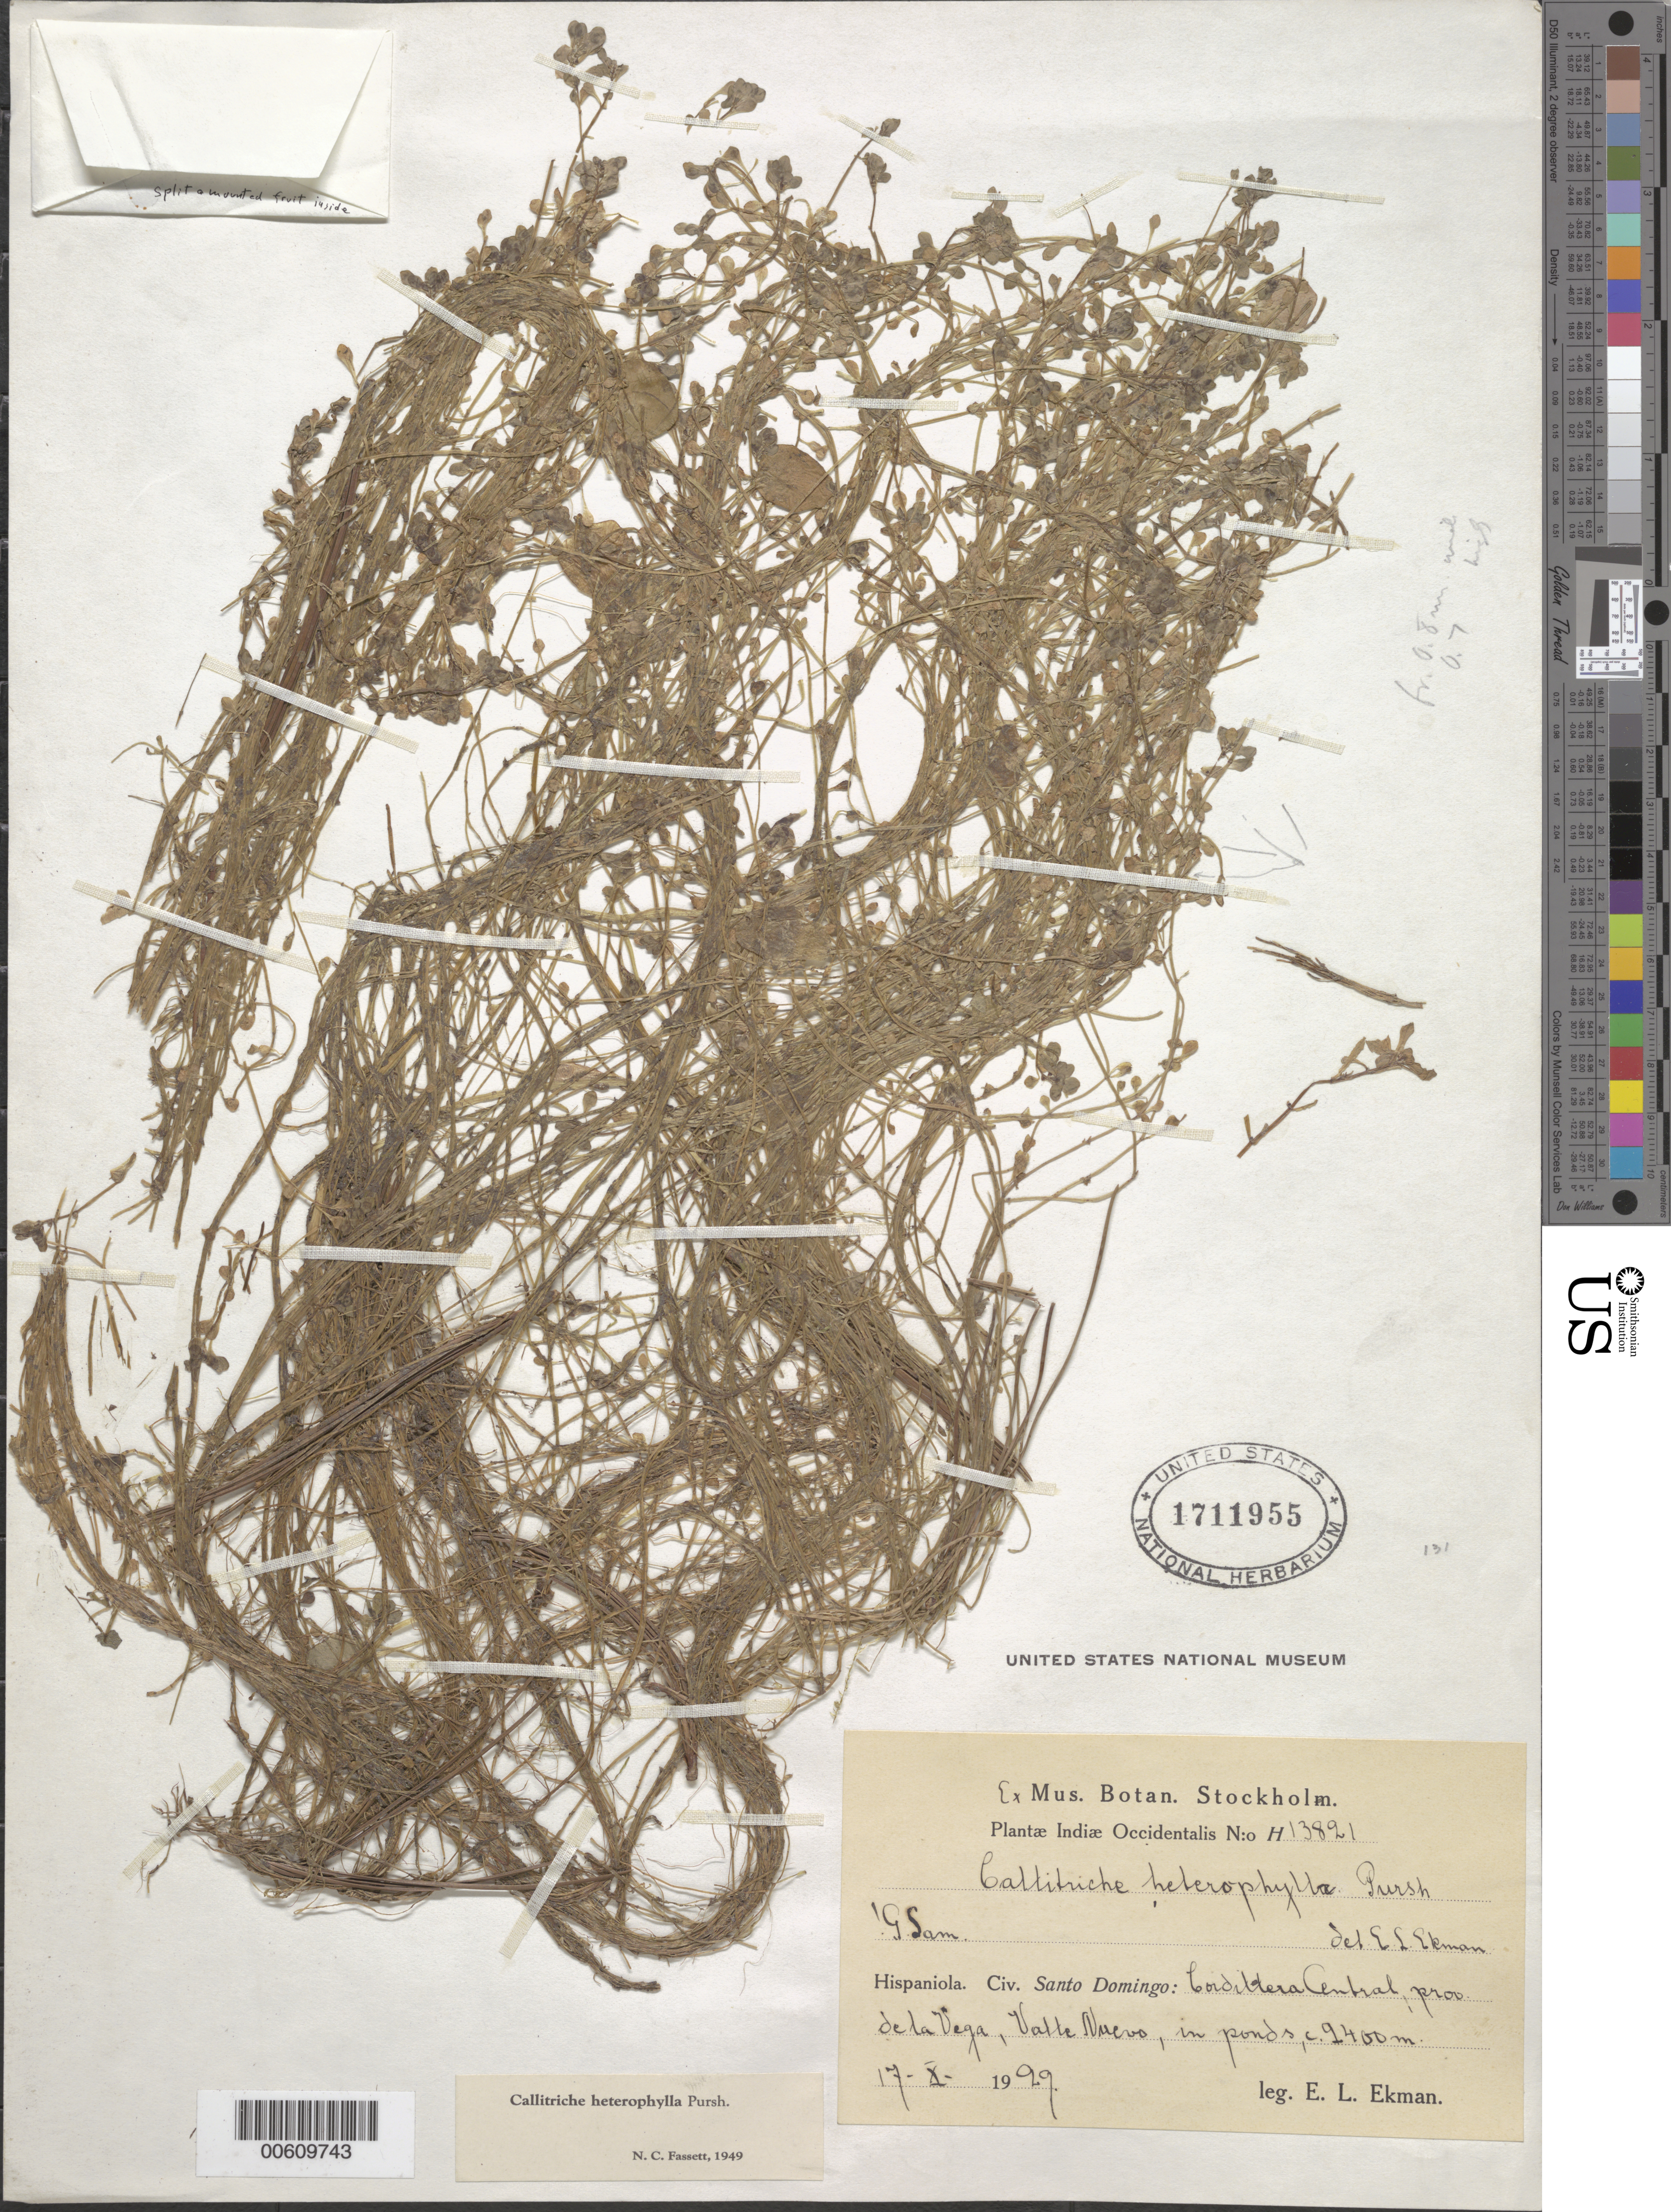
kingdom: Plantae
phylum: Tracheophyta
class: Magnoliopsida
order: Lamiales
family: Plantaginaceae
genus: Callitriche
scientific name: Callitriche heterophylla Pursh emend. Darby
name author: Pursh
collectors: E. L. Ekman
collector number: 13821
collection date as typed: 17 Aug 1929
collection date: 1929-08-17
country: Dominican Republic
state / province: La Vega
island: Hispaniola Island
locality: Valle Nuevo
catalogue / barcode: US 1711955